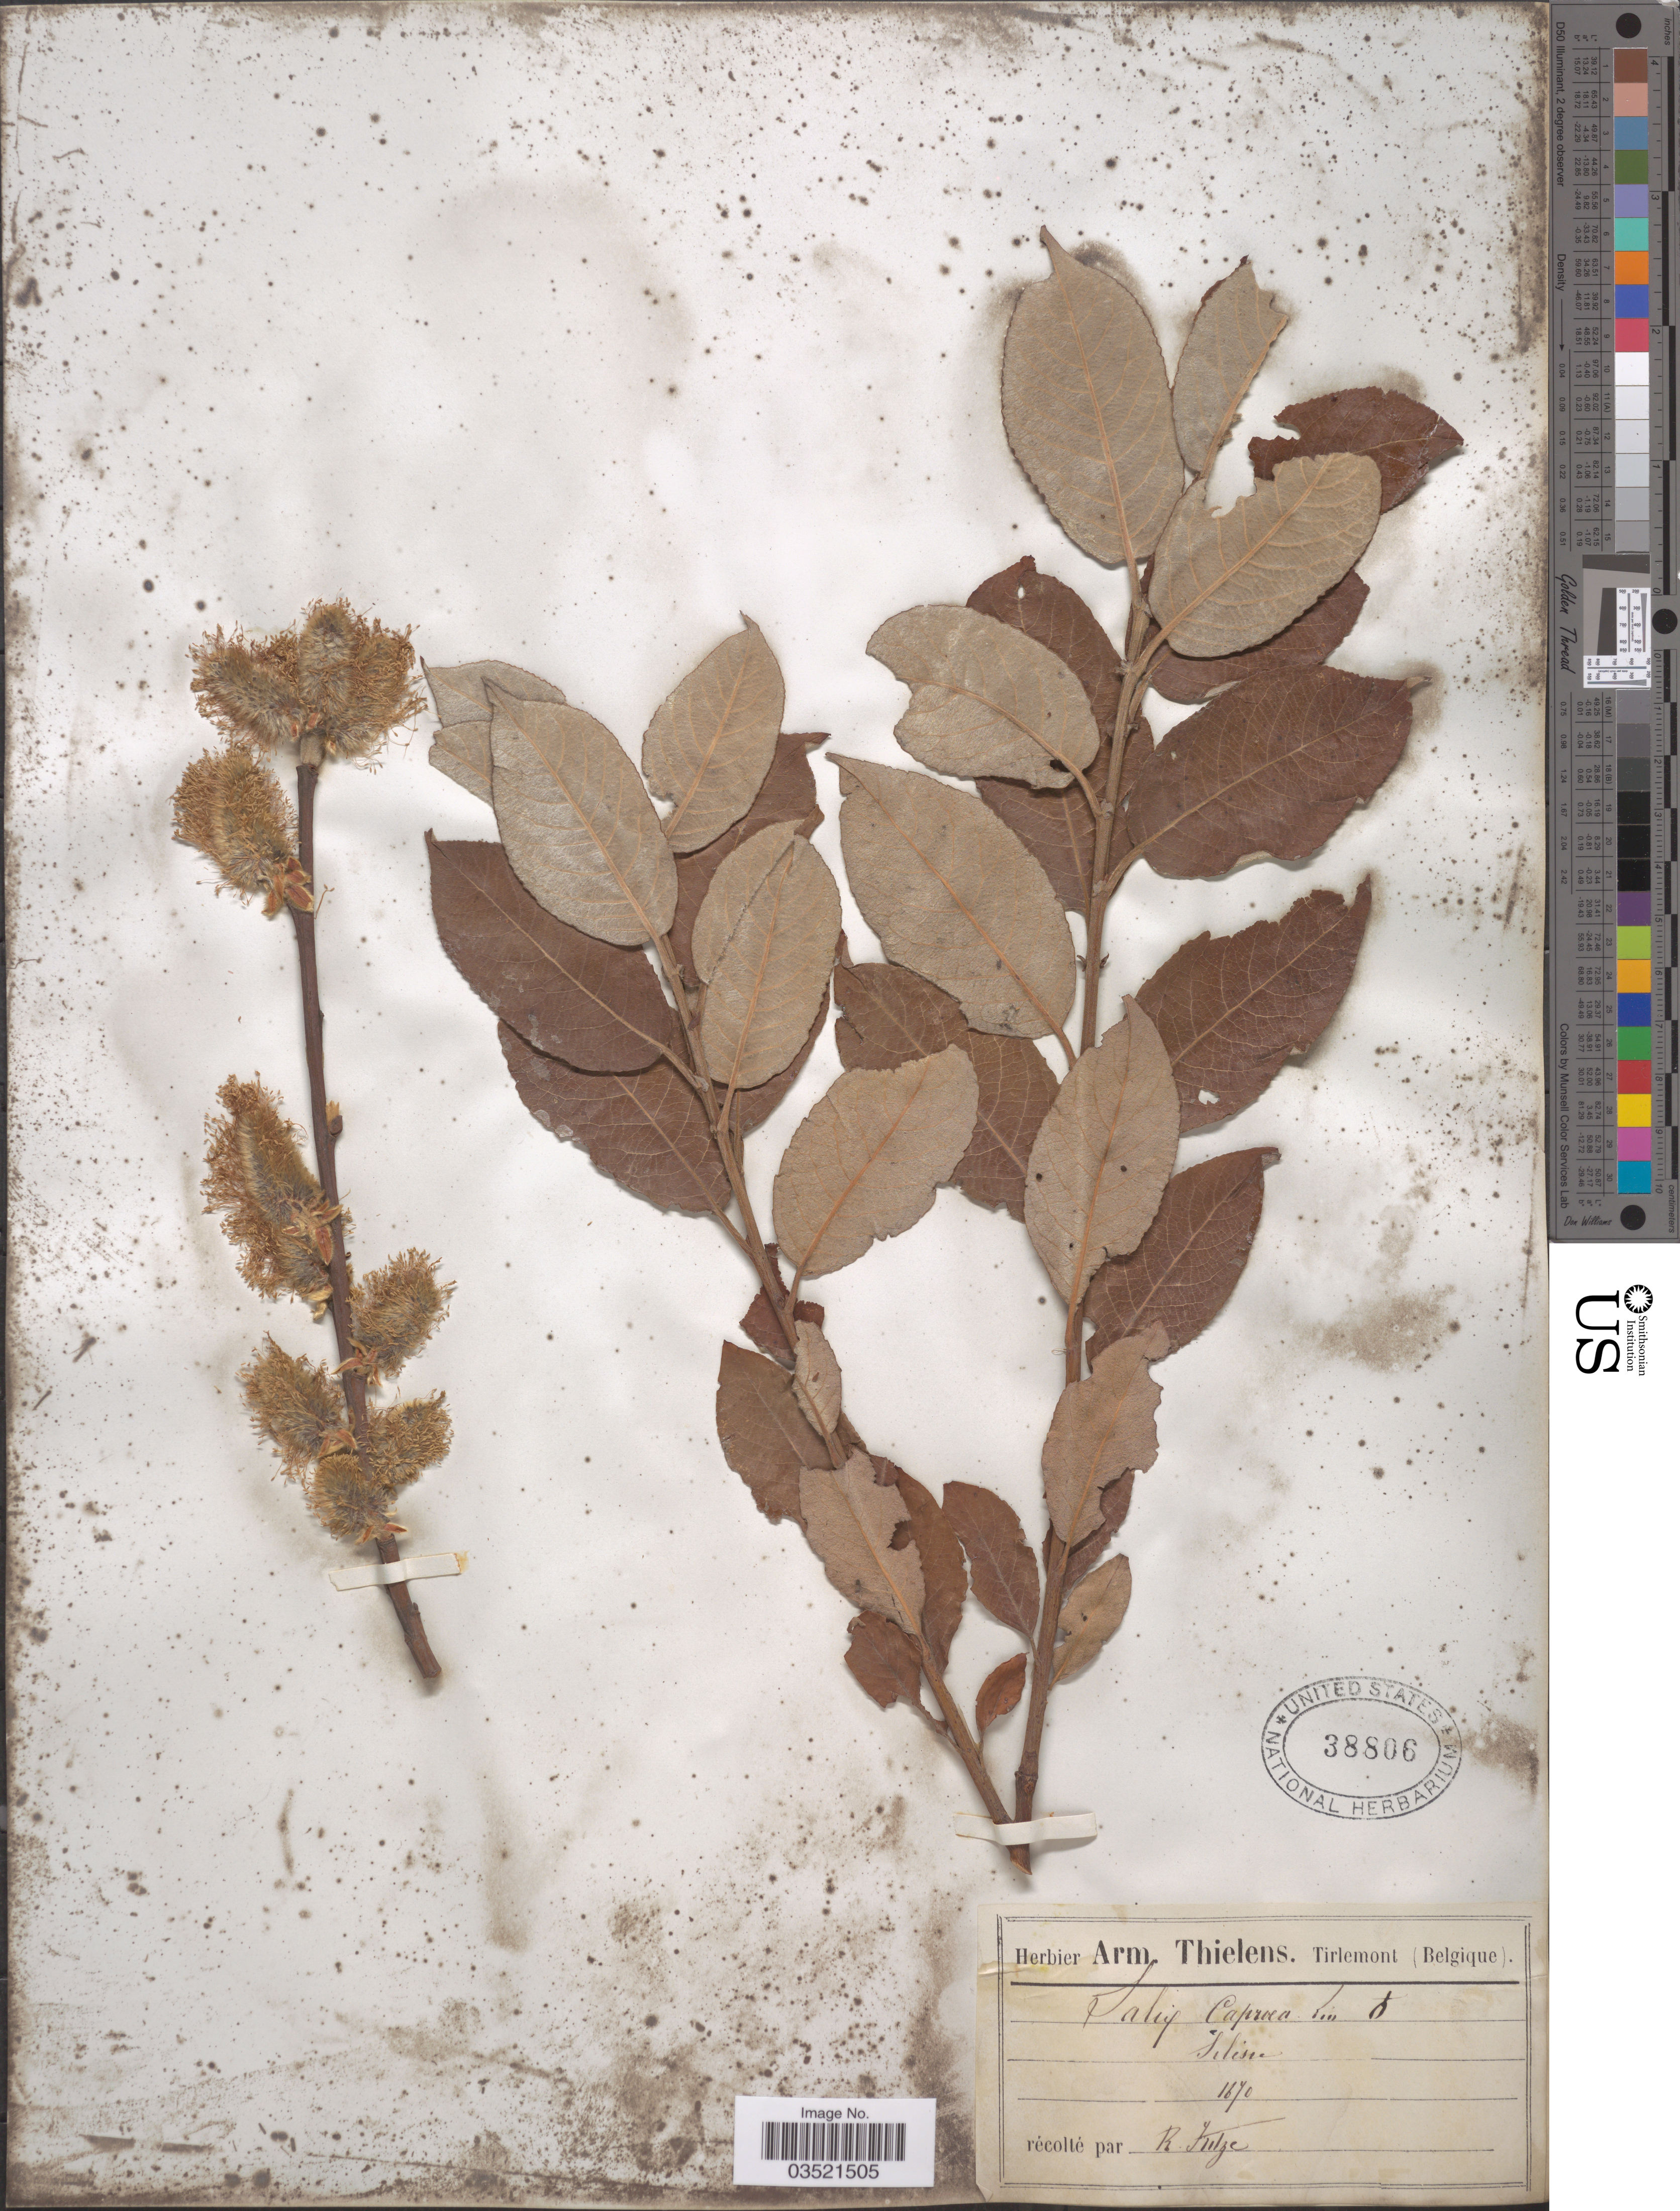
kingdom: Plantae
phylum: Tracheophyta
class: Magnoliopsida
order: Malpighiales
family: Salicaceae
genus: Salix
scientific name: Salix caprea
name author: L.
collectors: R. Fritze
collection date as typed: Transcribed d/m/y: //1670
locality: Silesie.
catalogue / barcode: US 38806